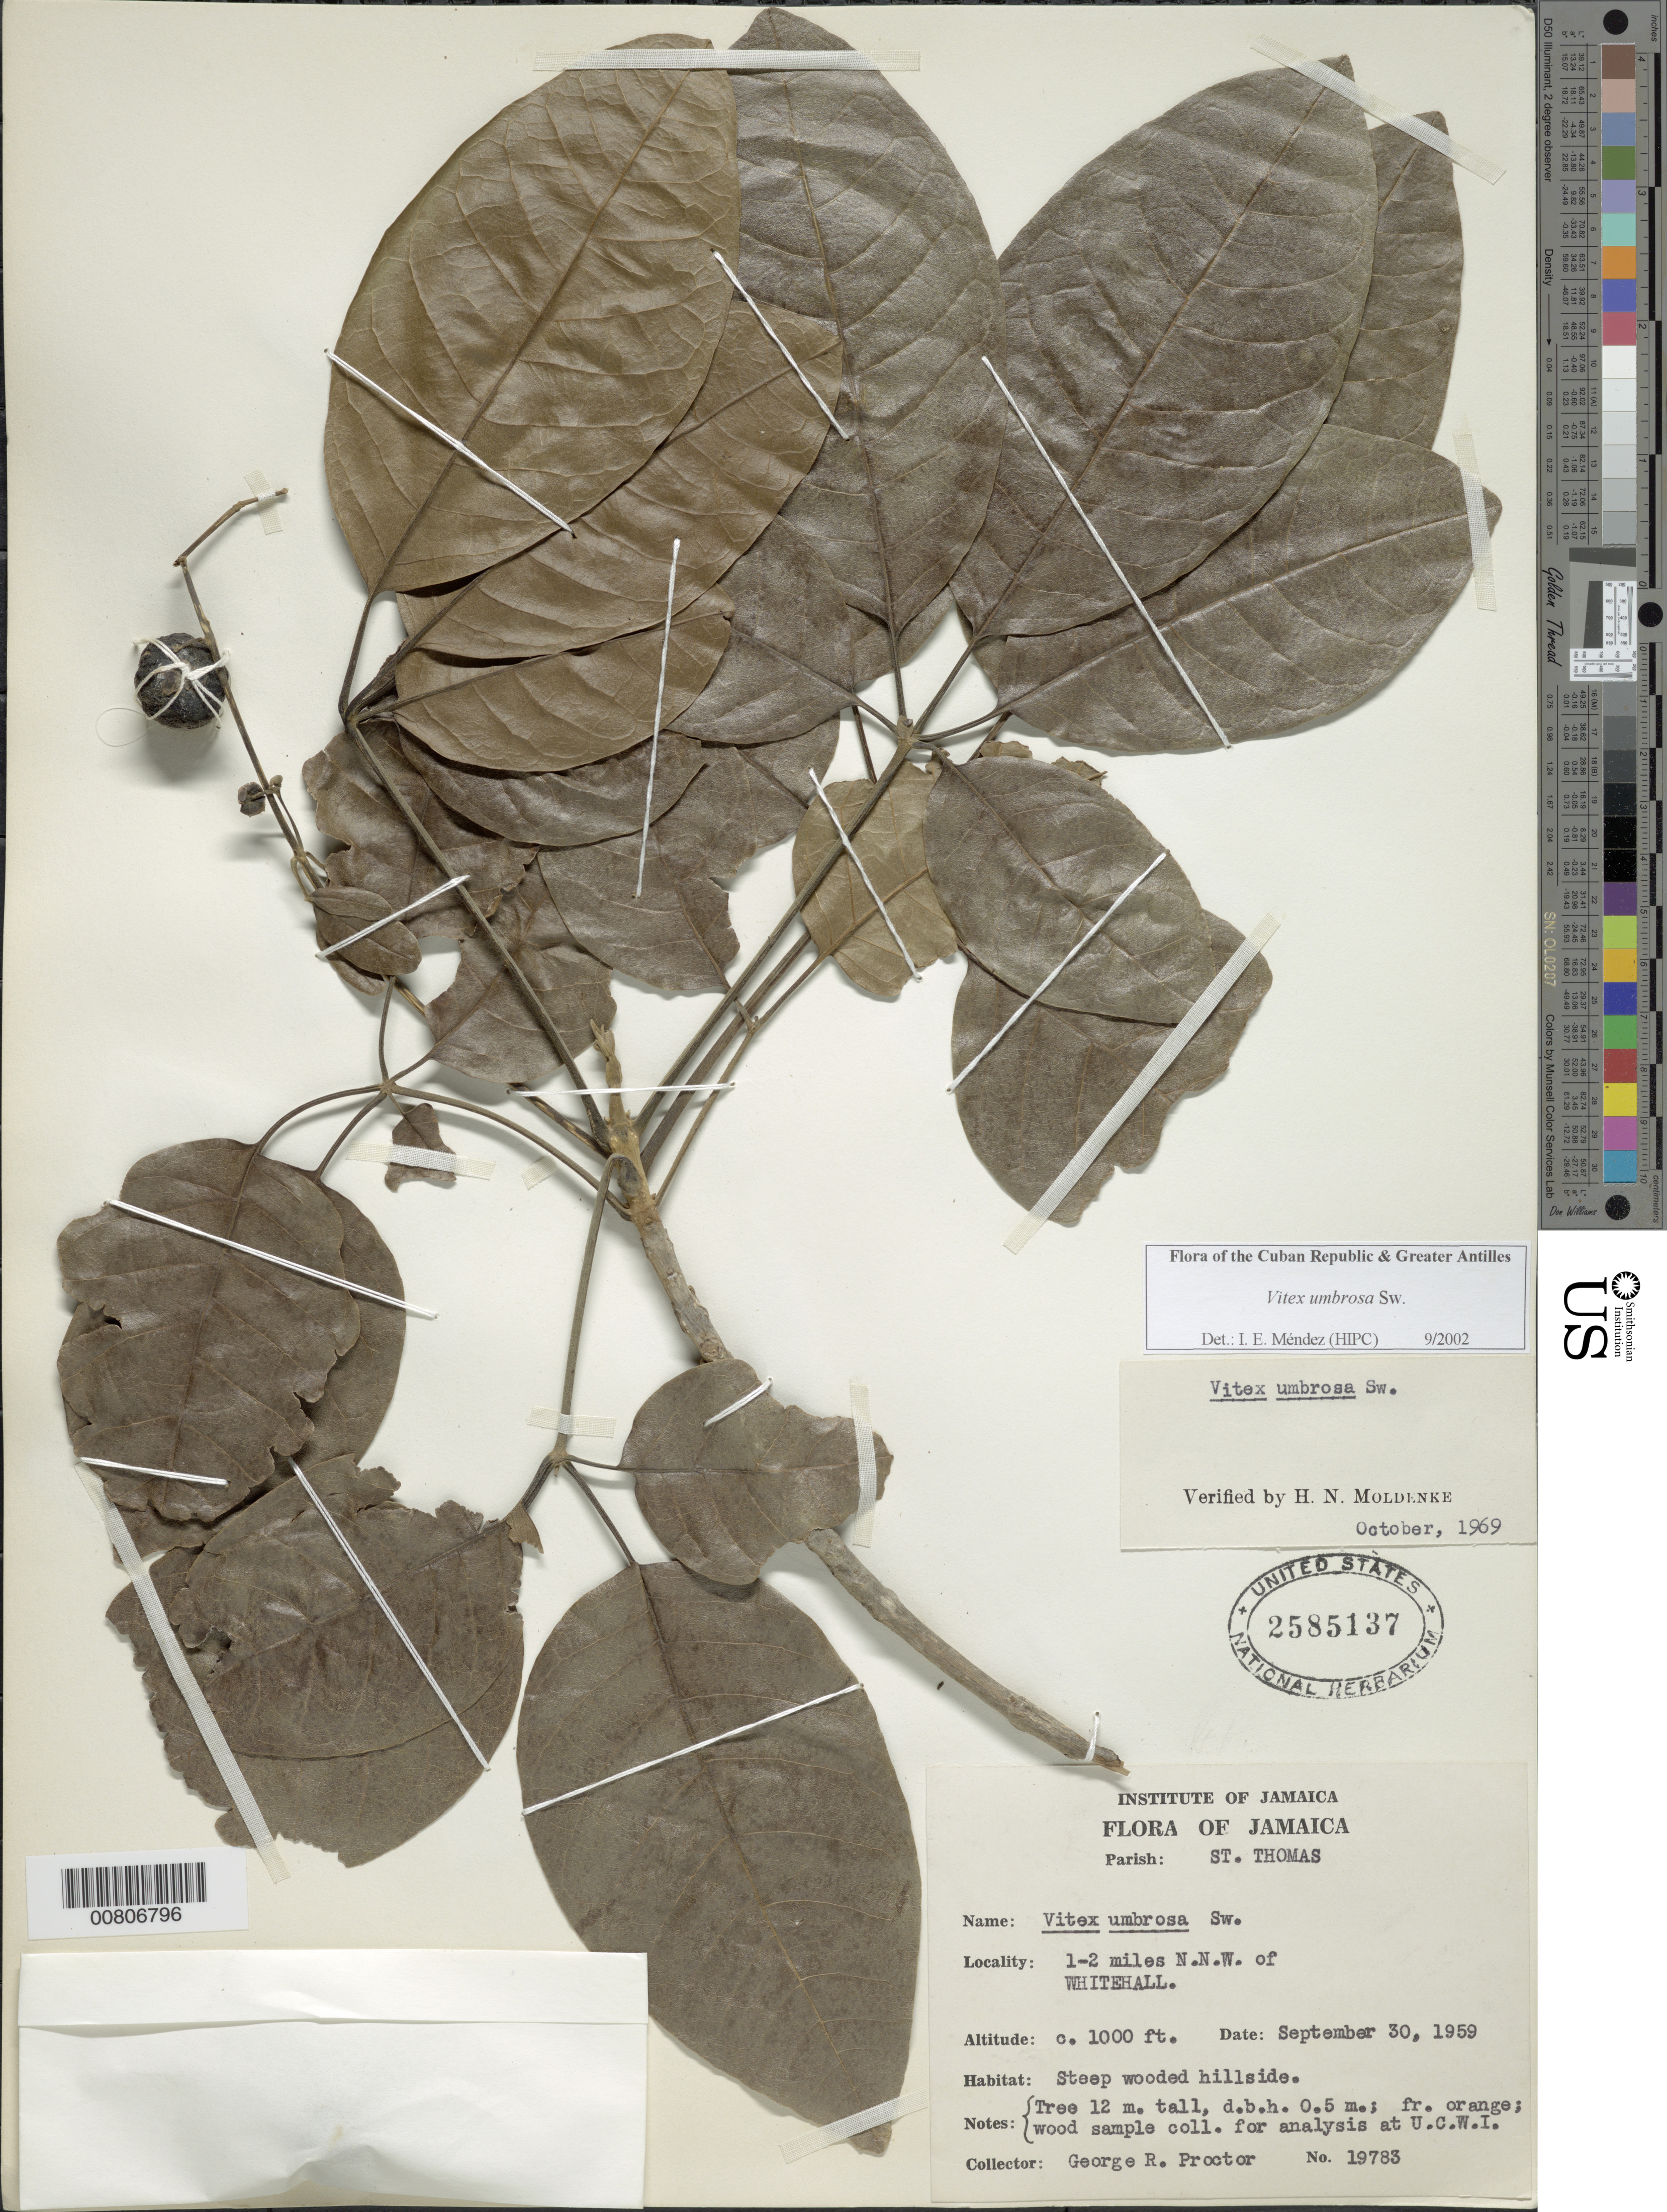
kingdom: Plantae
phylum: Tracheophyta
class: Magnoliopsida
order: Lamiales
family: Lamiaceae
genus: Vitex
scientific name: Vitex umbrosa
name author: Sw.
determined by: Méndez, Isidro E., (HIPC)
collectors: G. R. Proctor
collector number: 19783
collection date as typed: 30 Sep 1959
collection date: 1959-09-30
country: Jamaica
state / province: Saint Thomas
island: Jamaica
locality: Whitehall, 1-2 miles NNW of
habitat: Steep wooded hillside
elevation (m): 305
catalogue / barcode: US 2585137